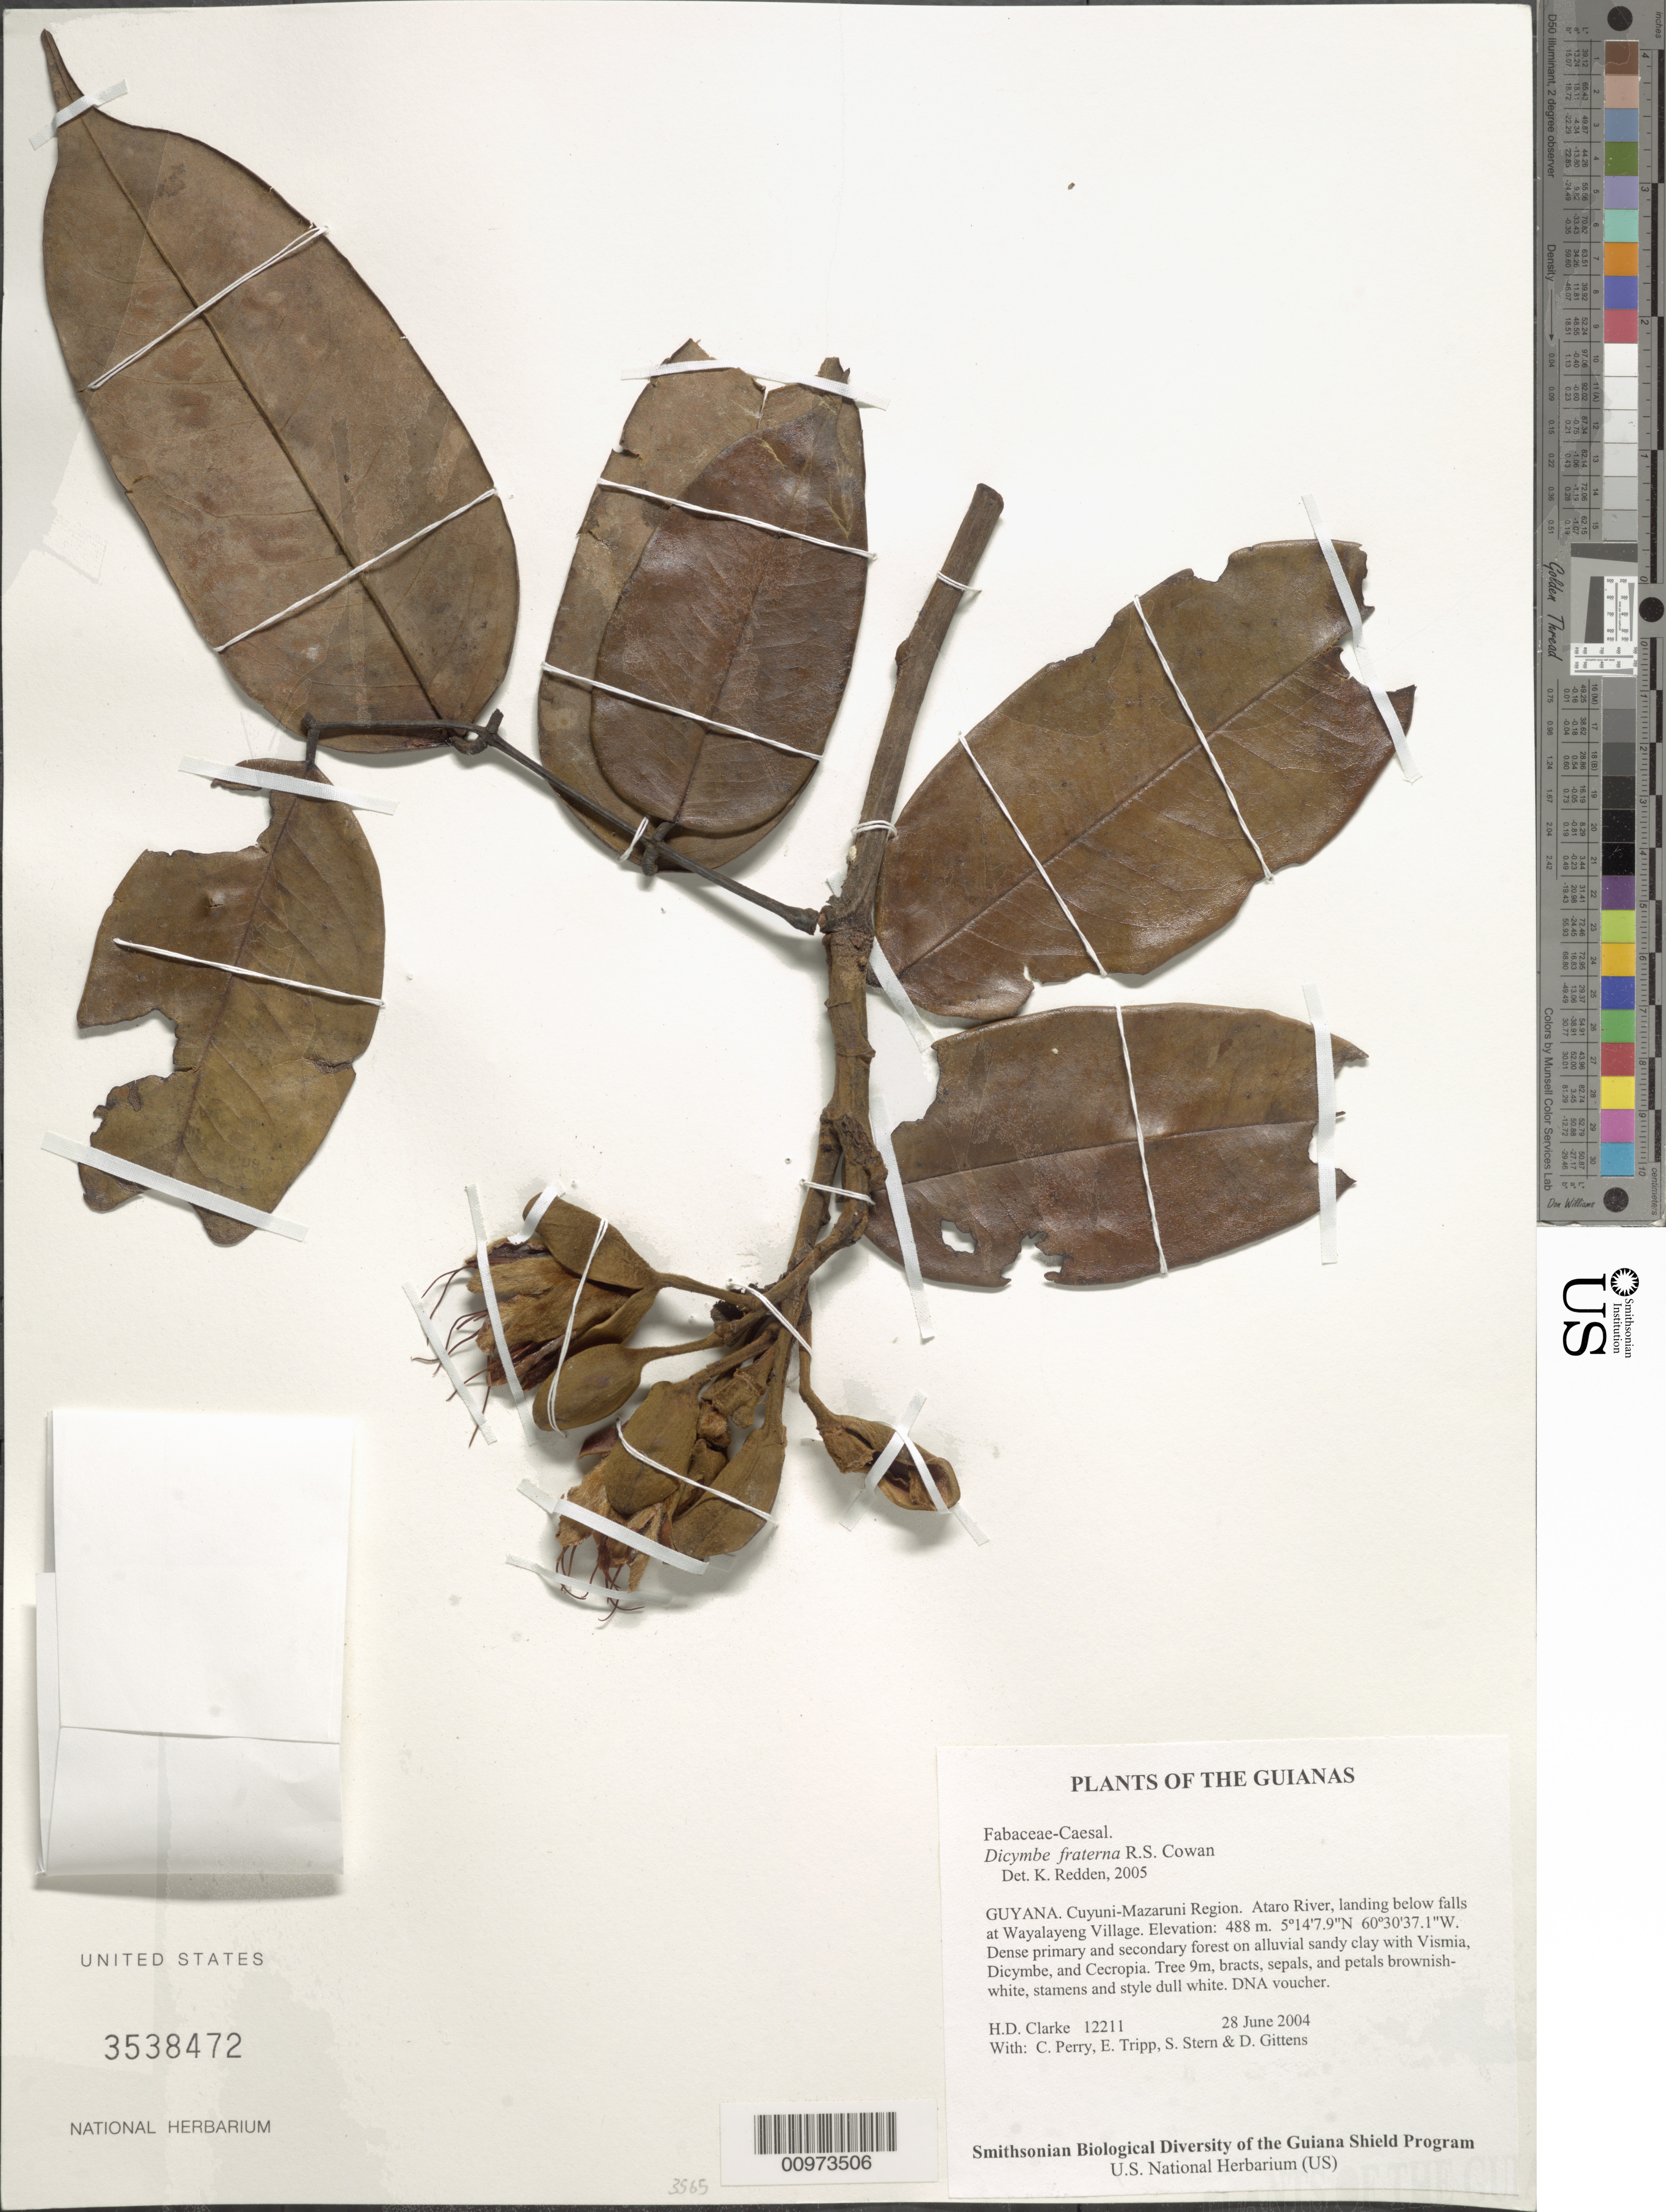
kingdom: Plantae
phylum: Tracheophyta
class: Magnoliopsida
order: Fabales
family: Fabaceae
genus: Dicymbe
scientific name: Dicymbe fraterna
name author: R.S. Cowan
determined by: Redden, K. M.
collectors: H. D. Clarke, C. Perry, E. Tripp, S. R. Stern & D. Gittens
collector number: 12211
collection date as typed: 28 June 2004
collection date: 2004-06-28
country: Guyana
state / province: Cuyuni-Mazaruni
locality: Ataro River, landing below falls at Wayalayeng Village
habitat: Dense primary and secondary forest on alluvial sandy clay with Vismia, Dicymbe, and Cecropia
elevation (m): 488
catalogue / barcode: US 3538472